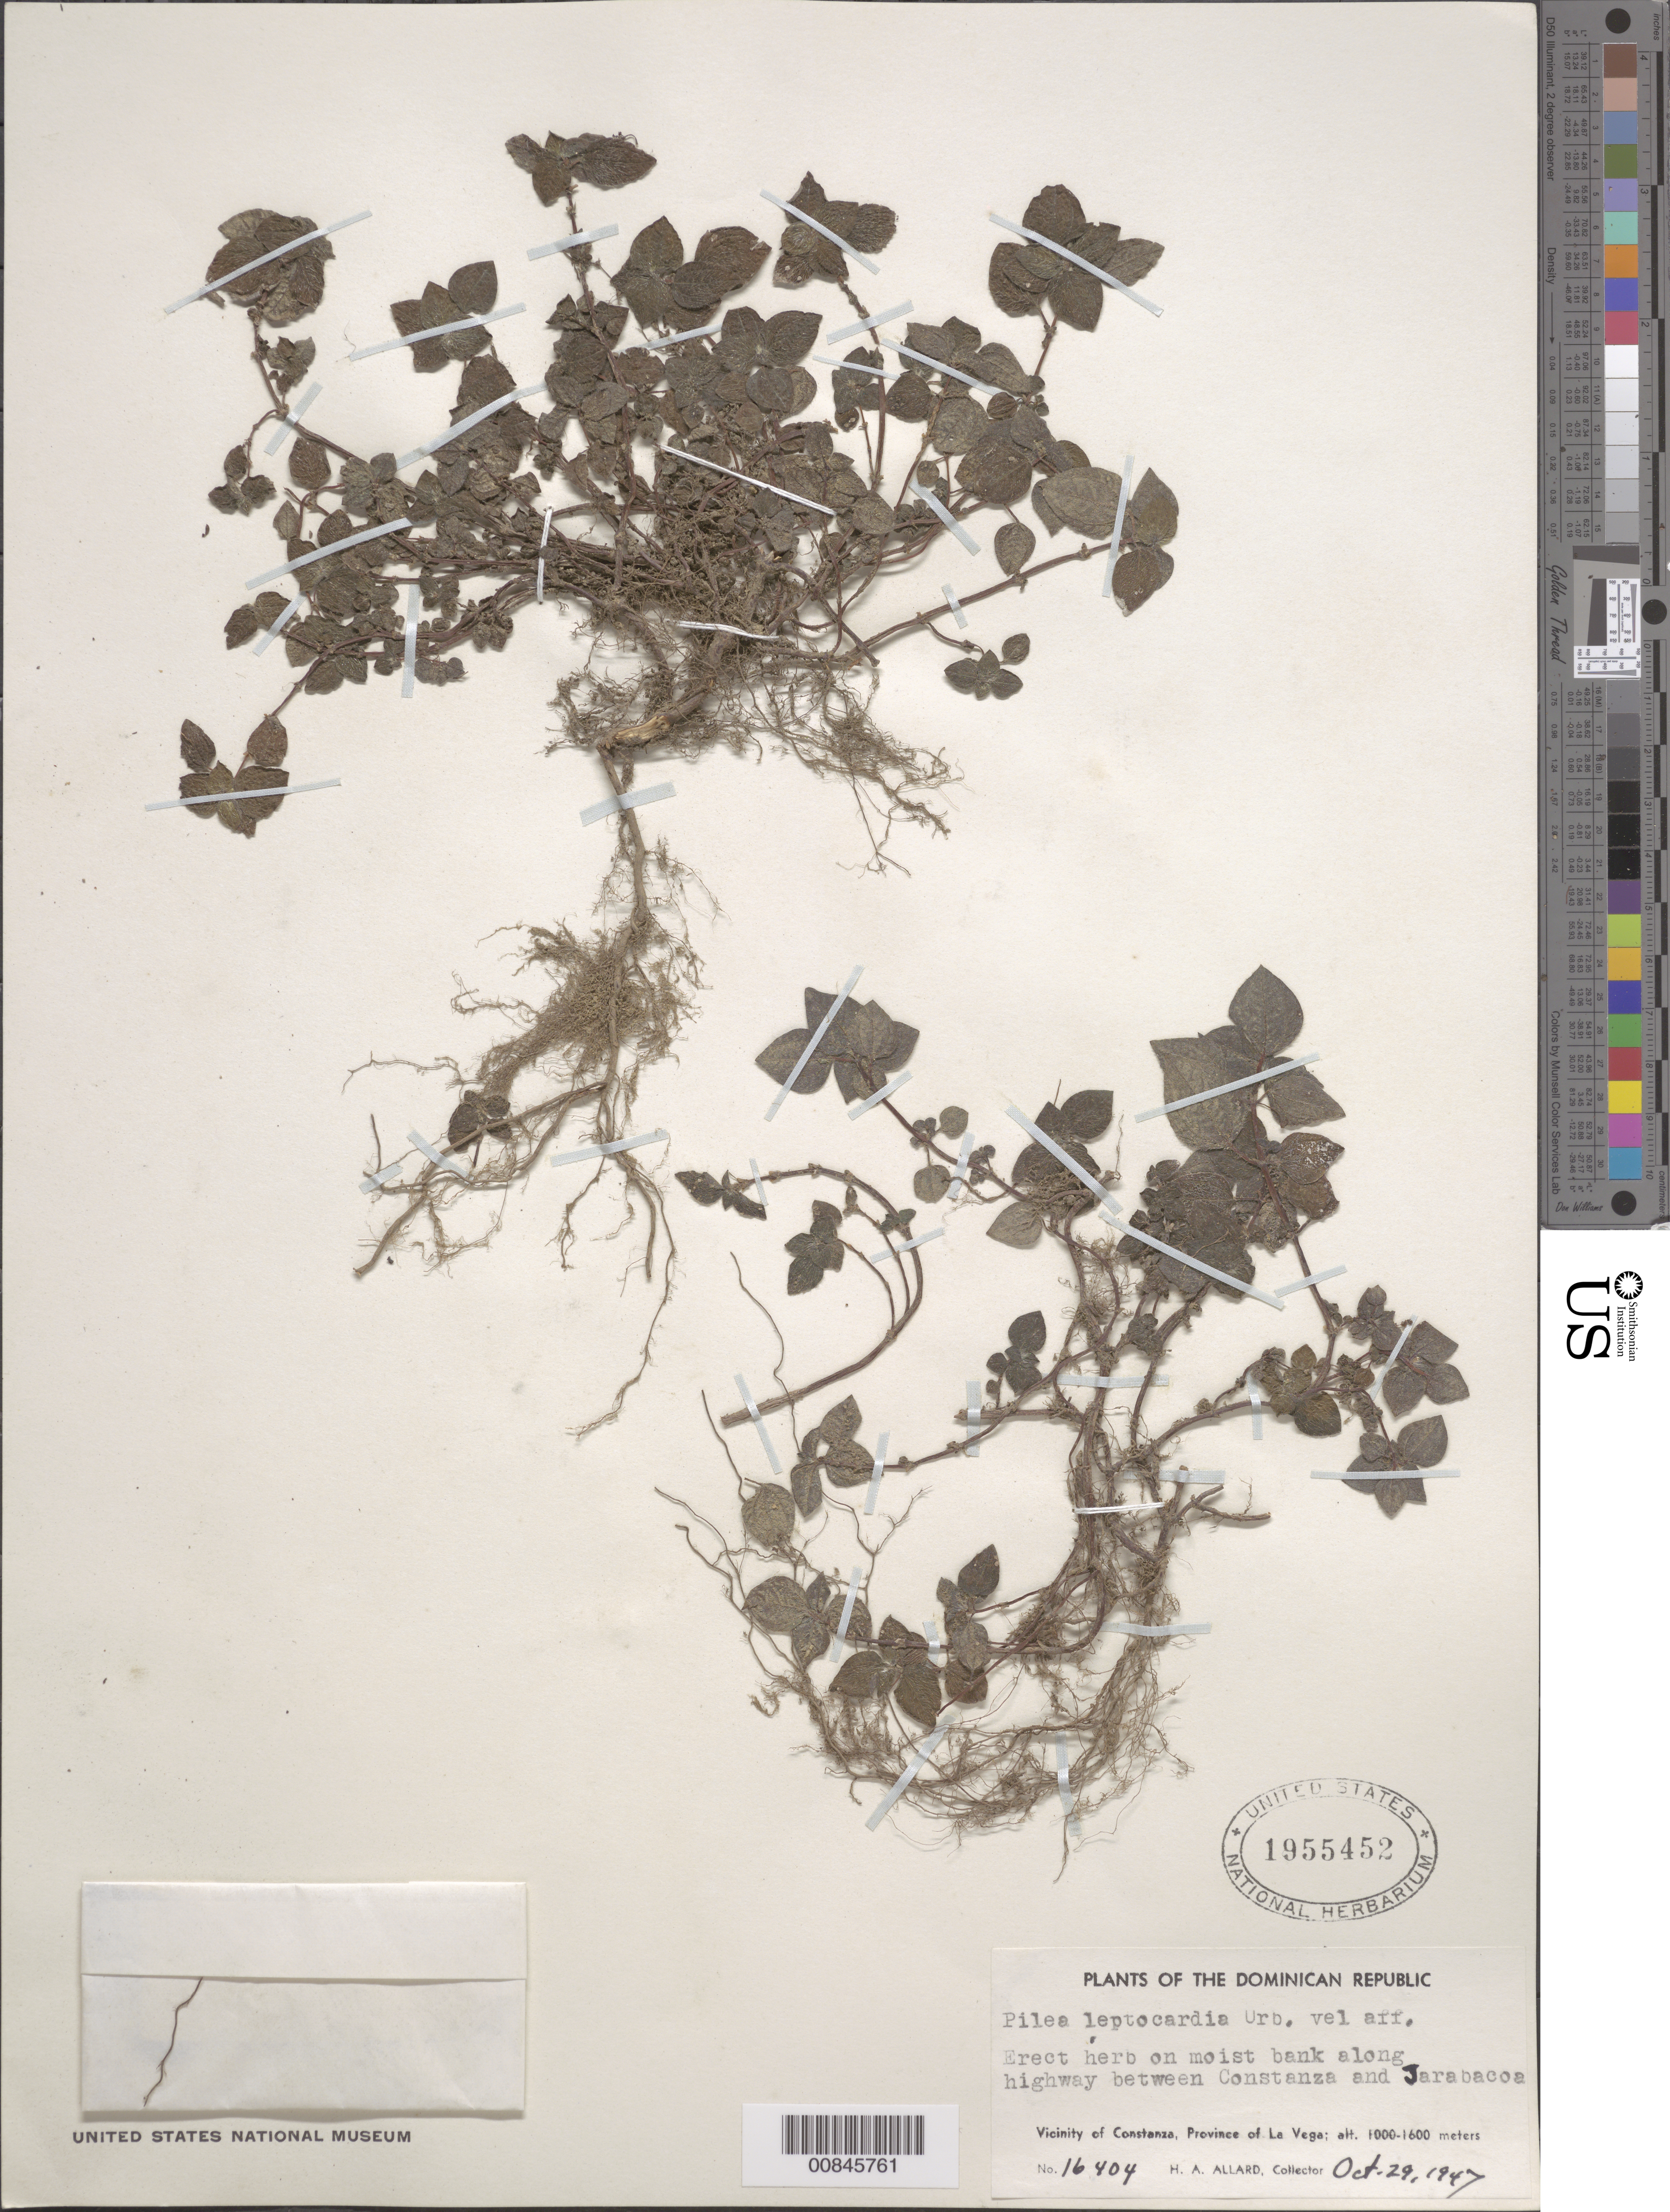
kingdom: Plantae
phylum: Tracheophyta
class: Magnoliopsida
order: Rosales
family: Urticaceae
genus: Pilea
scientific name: Pilea leptocardia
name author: Urb.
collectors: H. A. Allard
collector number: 16404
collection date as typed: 29 Oct 1947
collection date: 1947-10-29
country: Dominican Republic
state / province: La Vega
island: Hispaniola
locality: Near Jimenoa Falls, along highway between Constanza and Jarabacoa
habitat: Moist bank.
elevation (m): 1000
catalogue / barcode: US 1955452